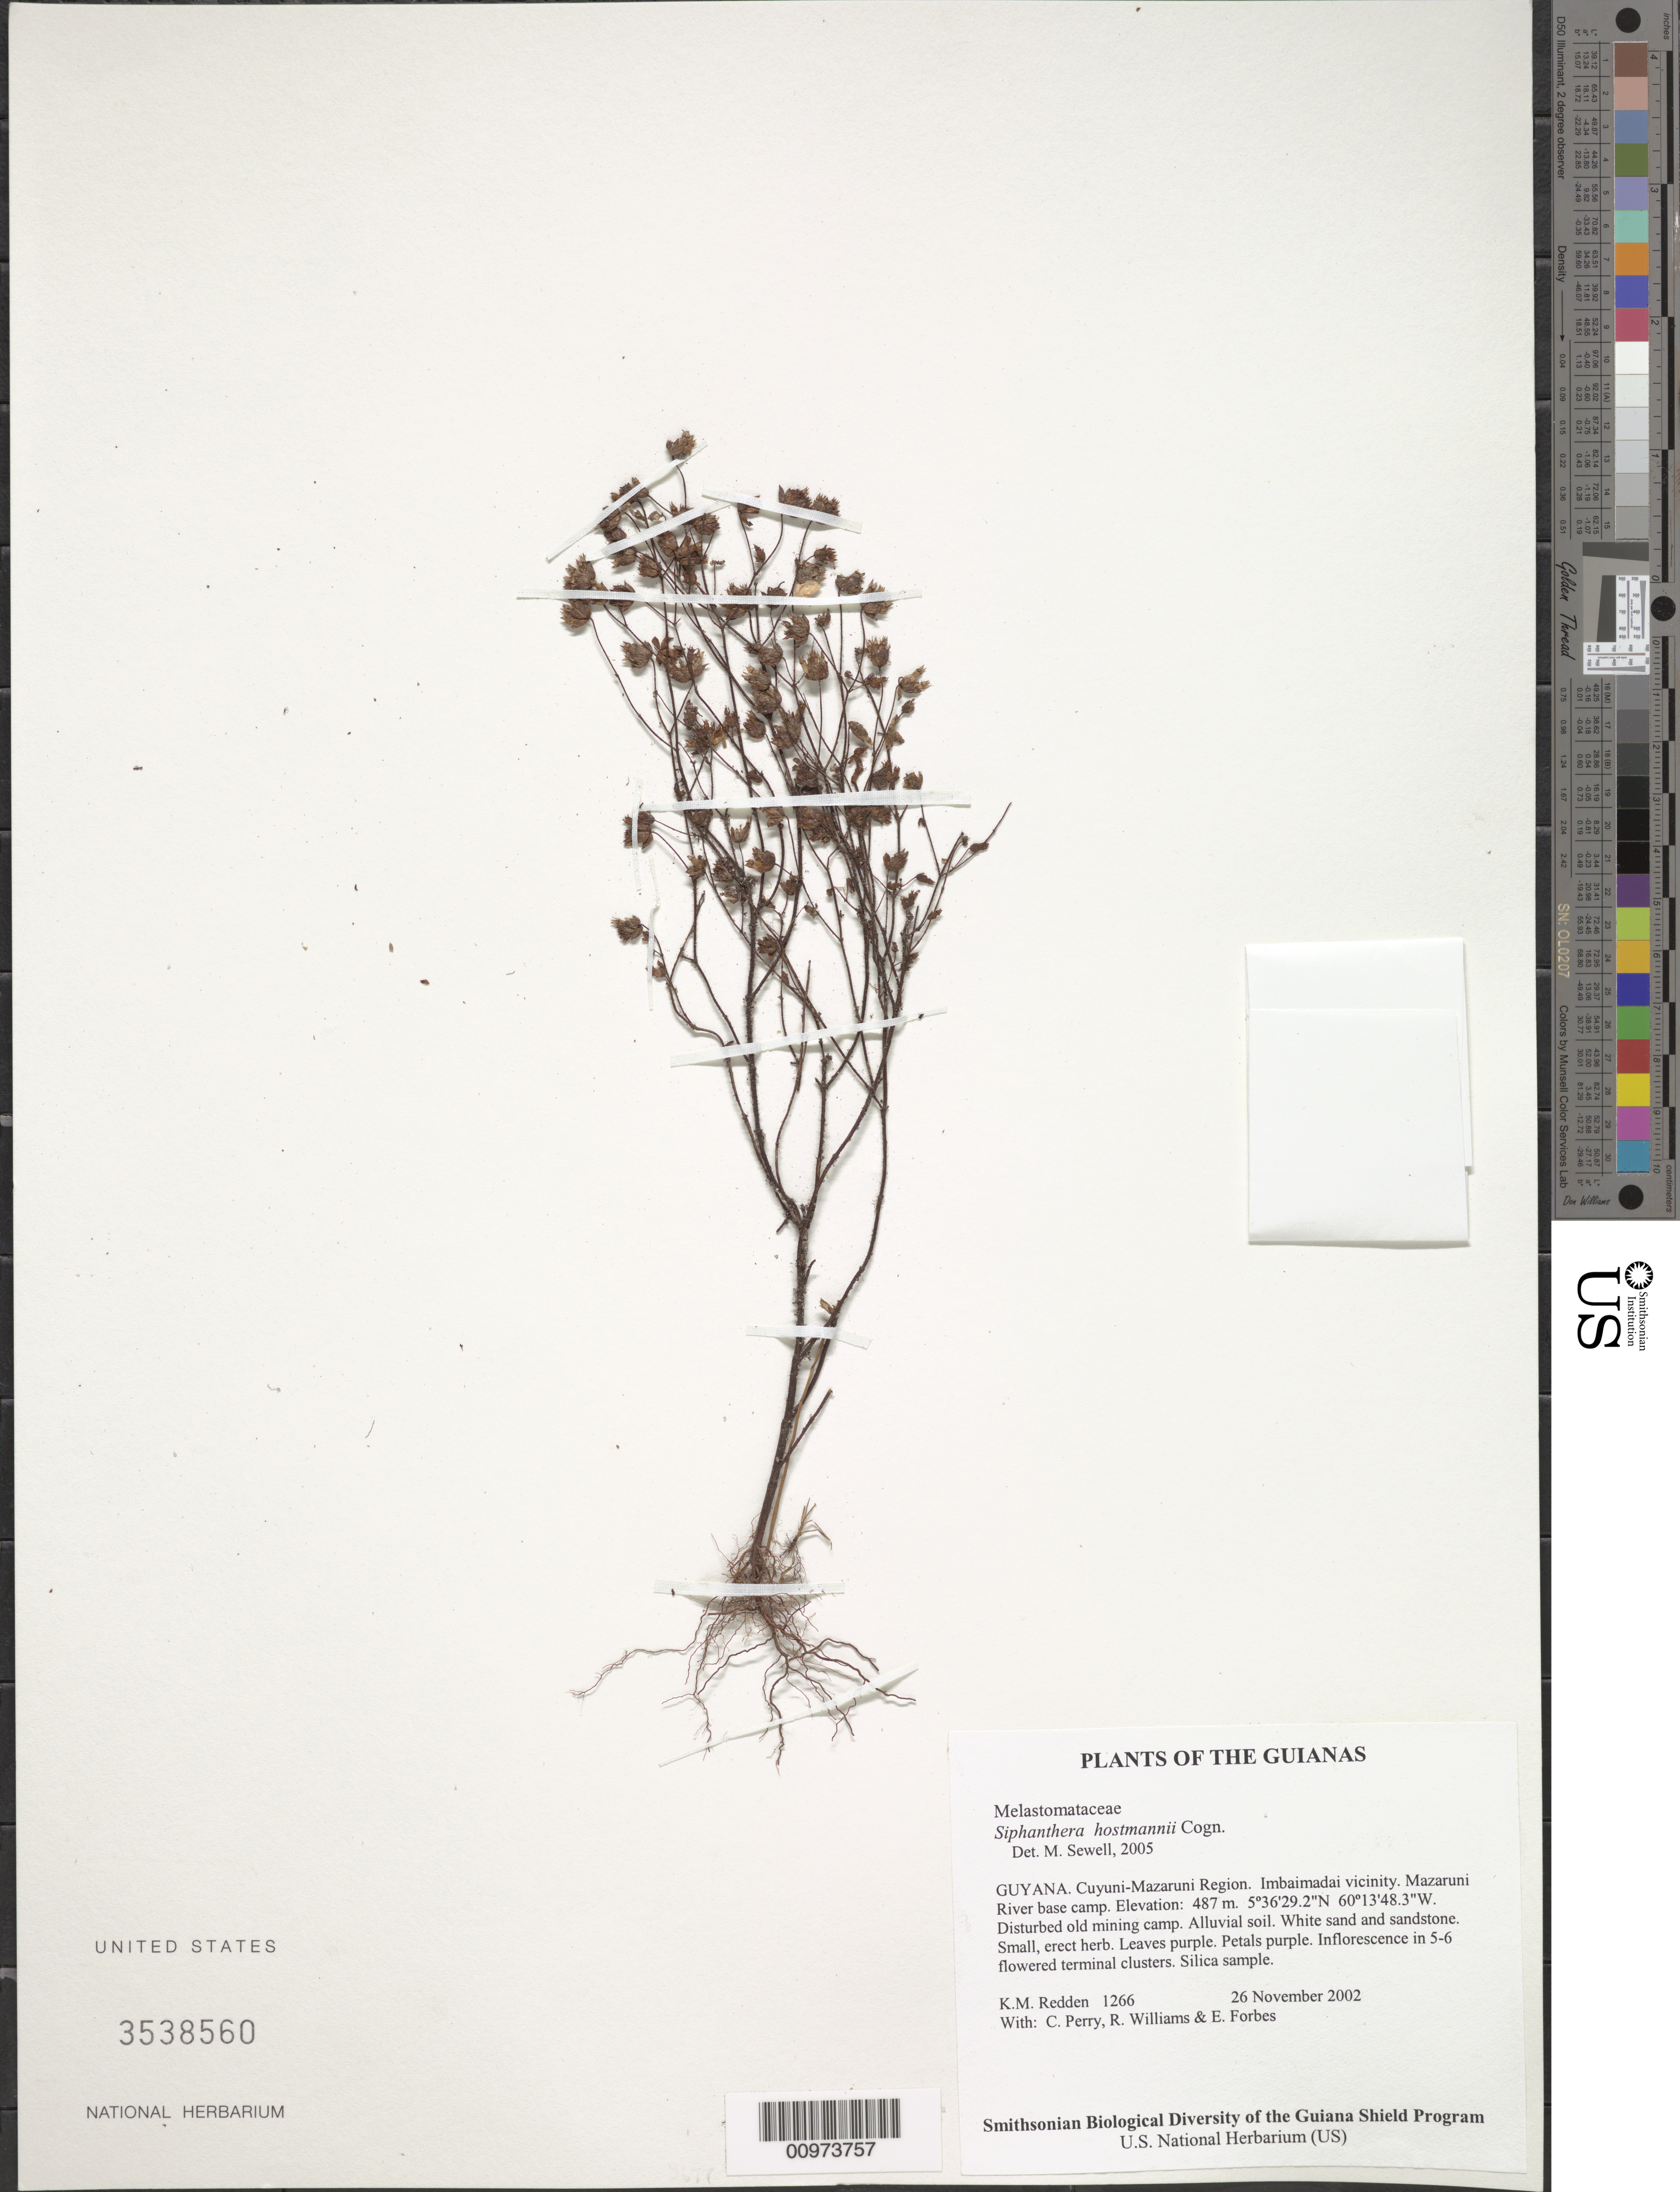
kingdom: Plantae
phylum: Tracheophyta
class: Magnoliopsida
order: Myrtales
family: Melastomataceae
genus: Siphanthera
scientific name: Siphanthera hostmannii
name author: Cogn.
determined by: Michelangeli, F. A.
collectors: K. M. Redden, C. Perry, R. Williams & E. Forbes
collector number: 1266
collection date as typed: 26 November 2002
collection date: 2002-11-26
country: Guyana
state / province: Cuyuni-Mazaruni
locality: Imbaimadai vicinity. Mazaruni River base camp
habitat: Disturbed old mining camp. Alluvial soil. White sand and sandstone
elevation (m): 487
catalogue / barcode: US 3538560